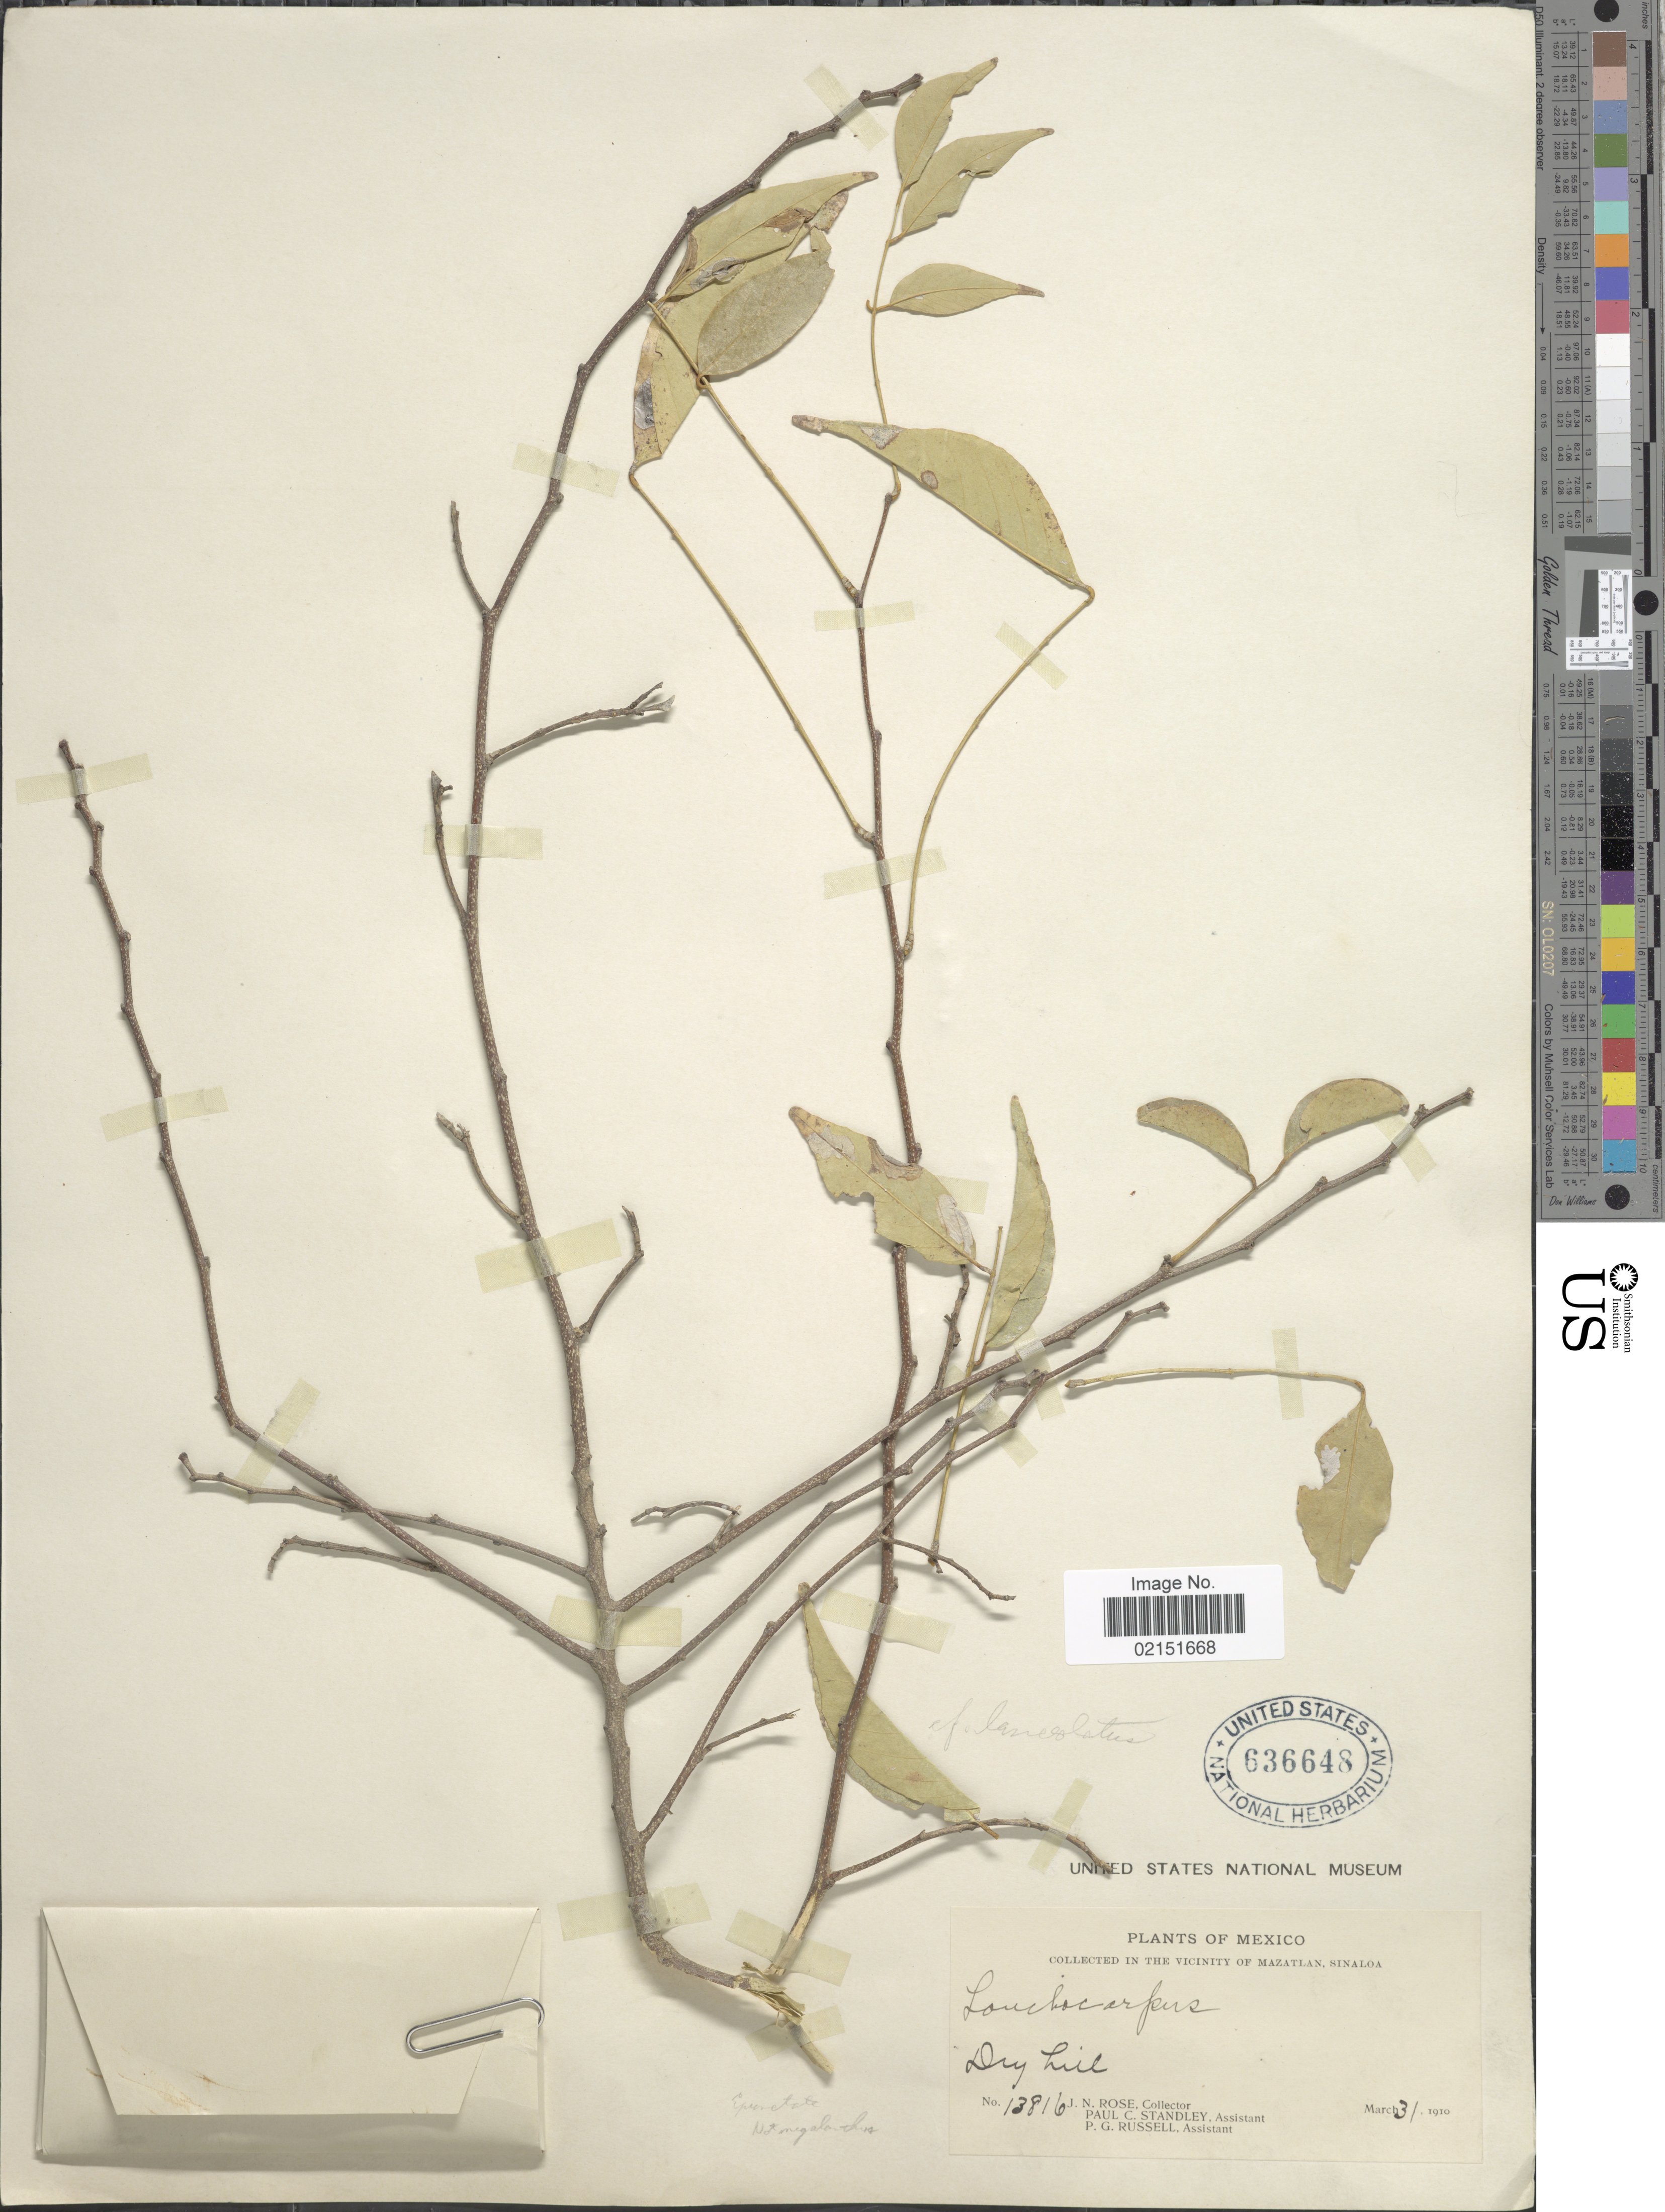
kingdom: Plantae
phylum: Tracheophyta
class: Magnoliopsida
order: Fabales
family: Fabaceae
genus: Lonchocarpus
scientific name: Lonchocarpus lanceolatus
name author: Benth.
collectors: J. N. Rose, P. C. Standley & P. G. Russell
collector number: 13816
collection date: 1910-03-31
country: Mexico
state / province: Sinaloa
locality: In the vicinity of Mazatlan, dry hill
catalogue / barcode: US 636648